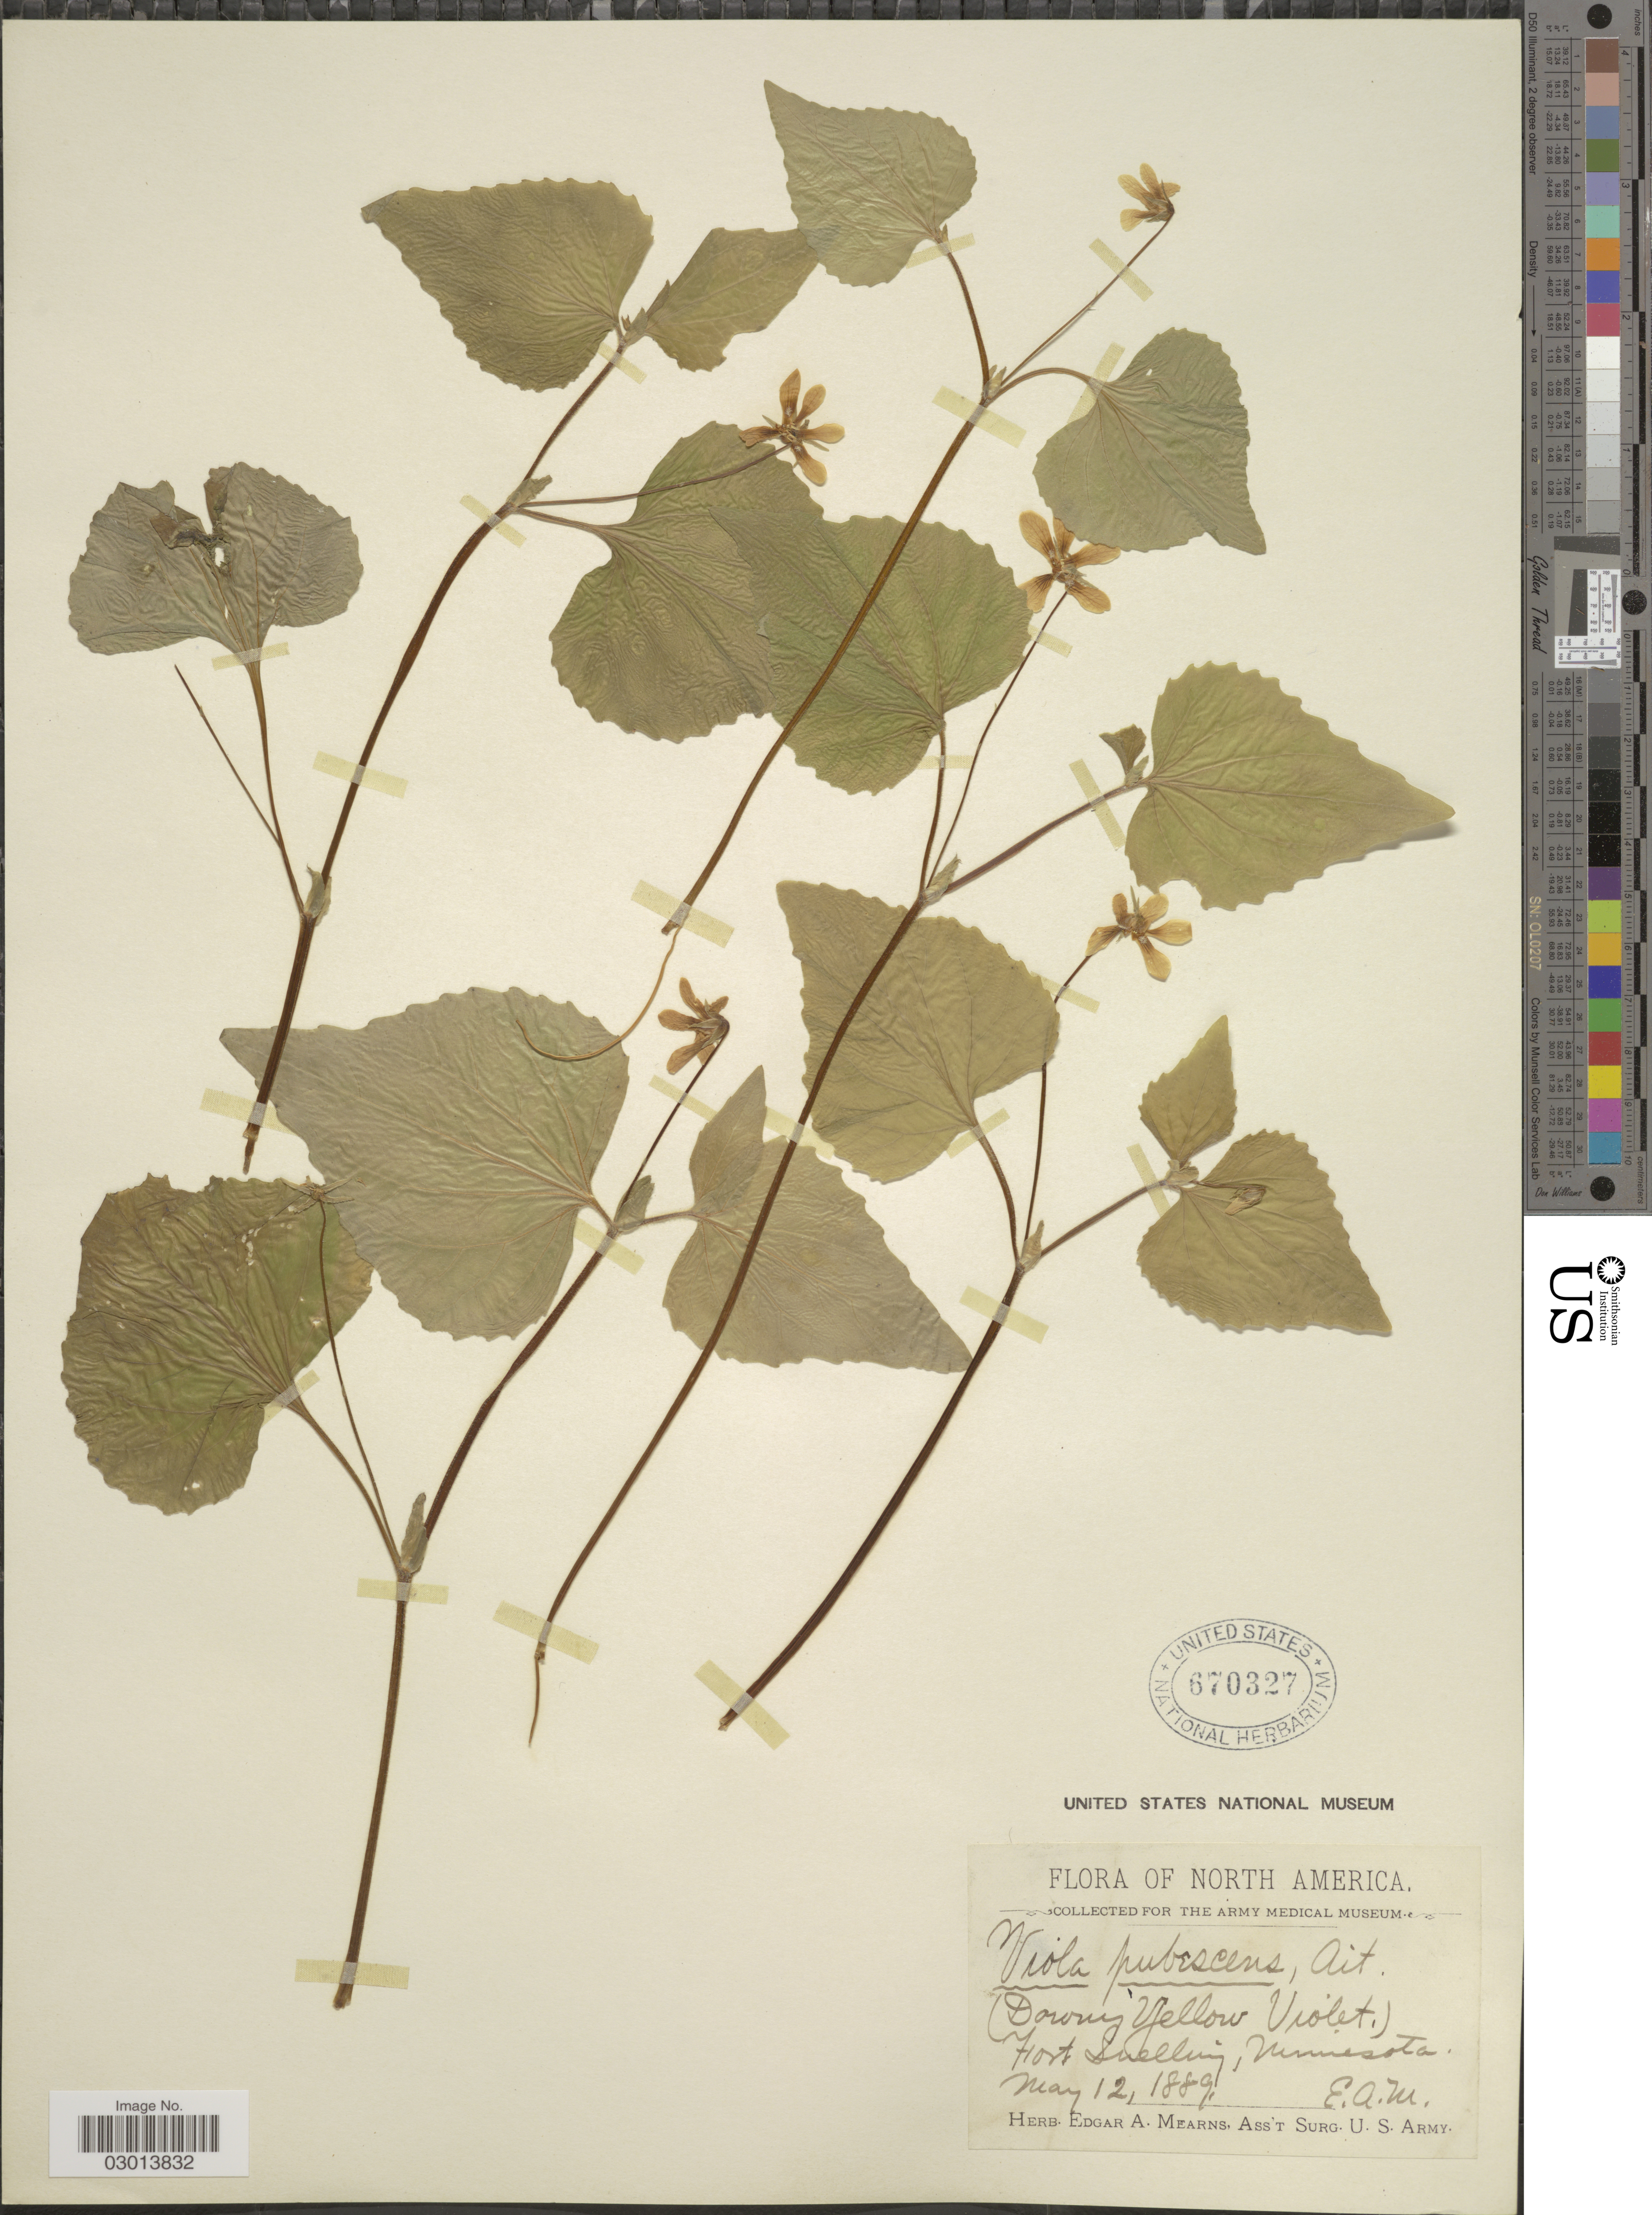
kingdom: Plantae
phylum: Tracheophyta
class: Magnoliopsida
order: Malpighiales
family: Violaceae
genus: Viola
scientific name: Viola pubescens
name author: Aiton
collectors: E. A. Mearns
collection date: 1889-05-12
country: United States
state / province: Minnesota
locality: Fort Snelling.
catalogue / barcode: US 670327